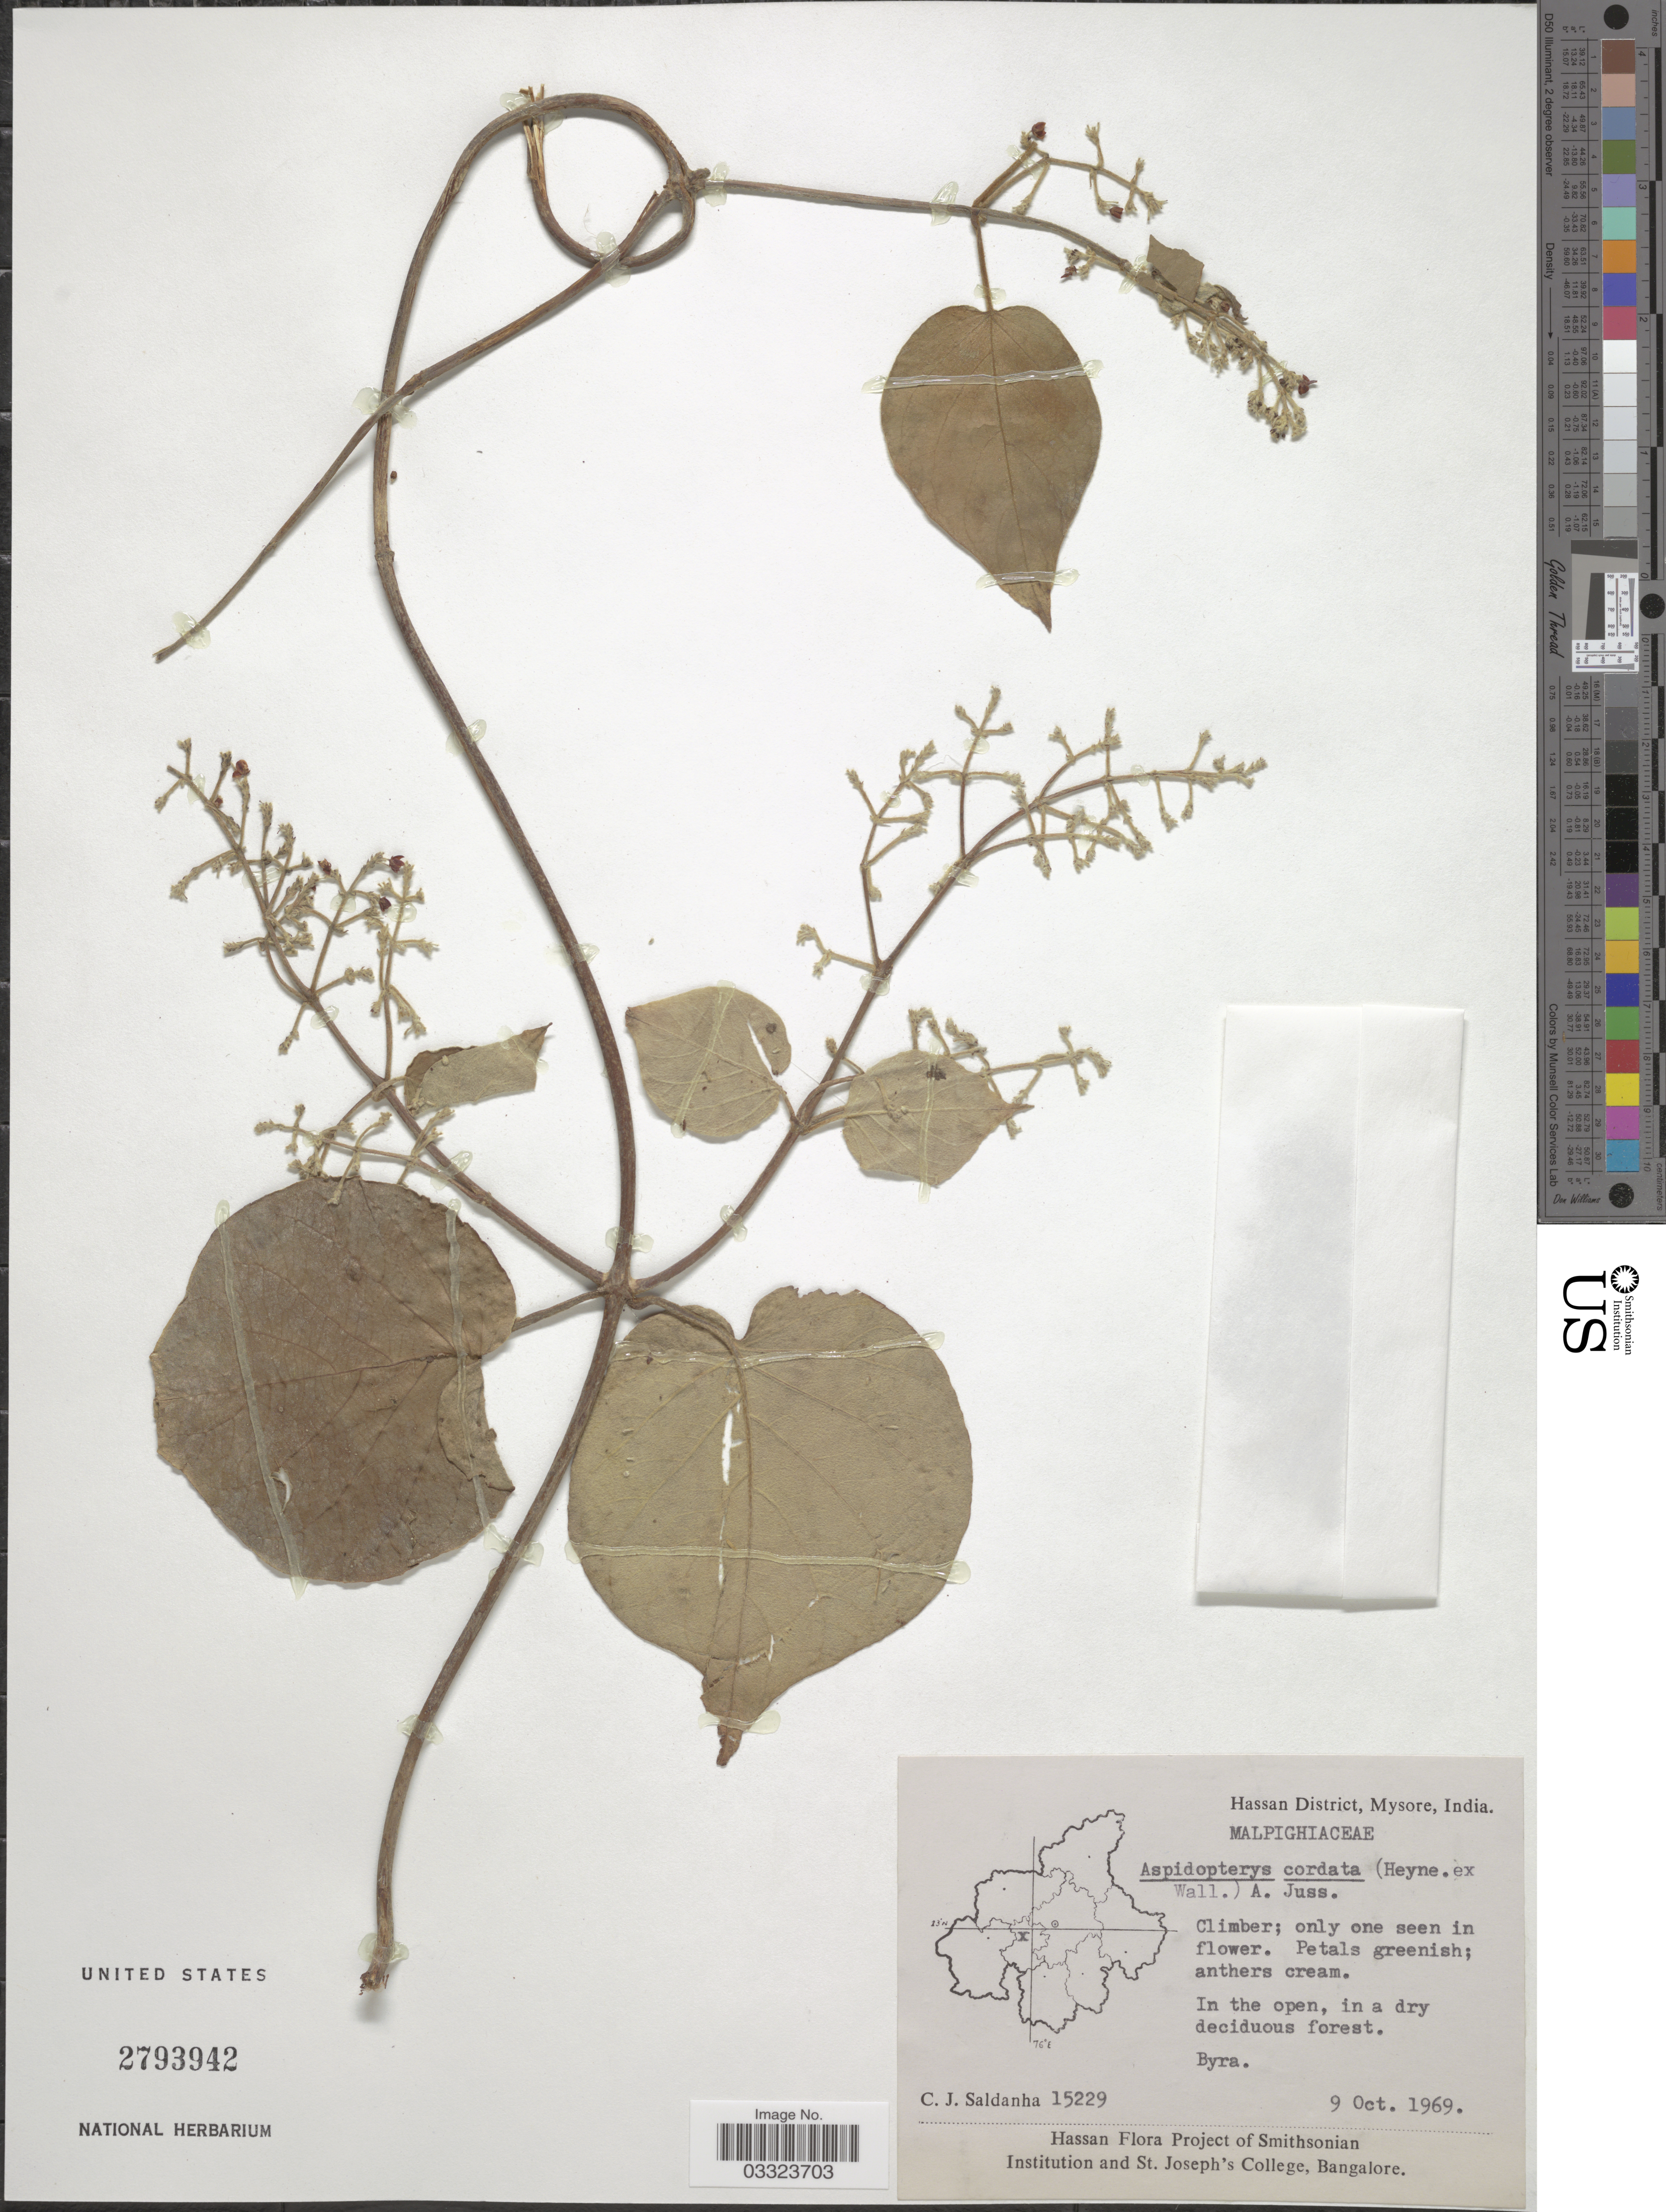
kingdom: Plantae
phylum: Tracheophyta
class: Magnoliopsida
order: Malpighiales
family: Malpighiaceae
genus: Aspidopterys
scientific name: Aspidopterys cordata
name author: A. Juss.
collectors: C. J. Saldanha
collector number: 15229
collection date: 1969-10-09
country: India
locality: Hassan District, Mysore. Byra.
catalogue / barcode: US 2793942